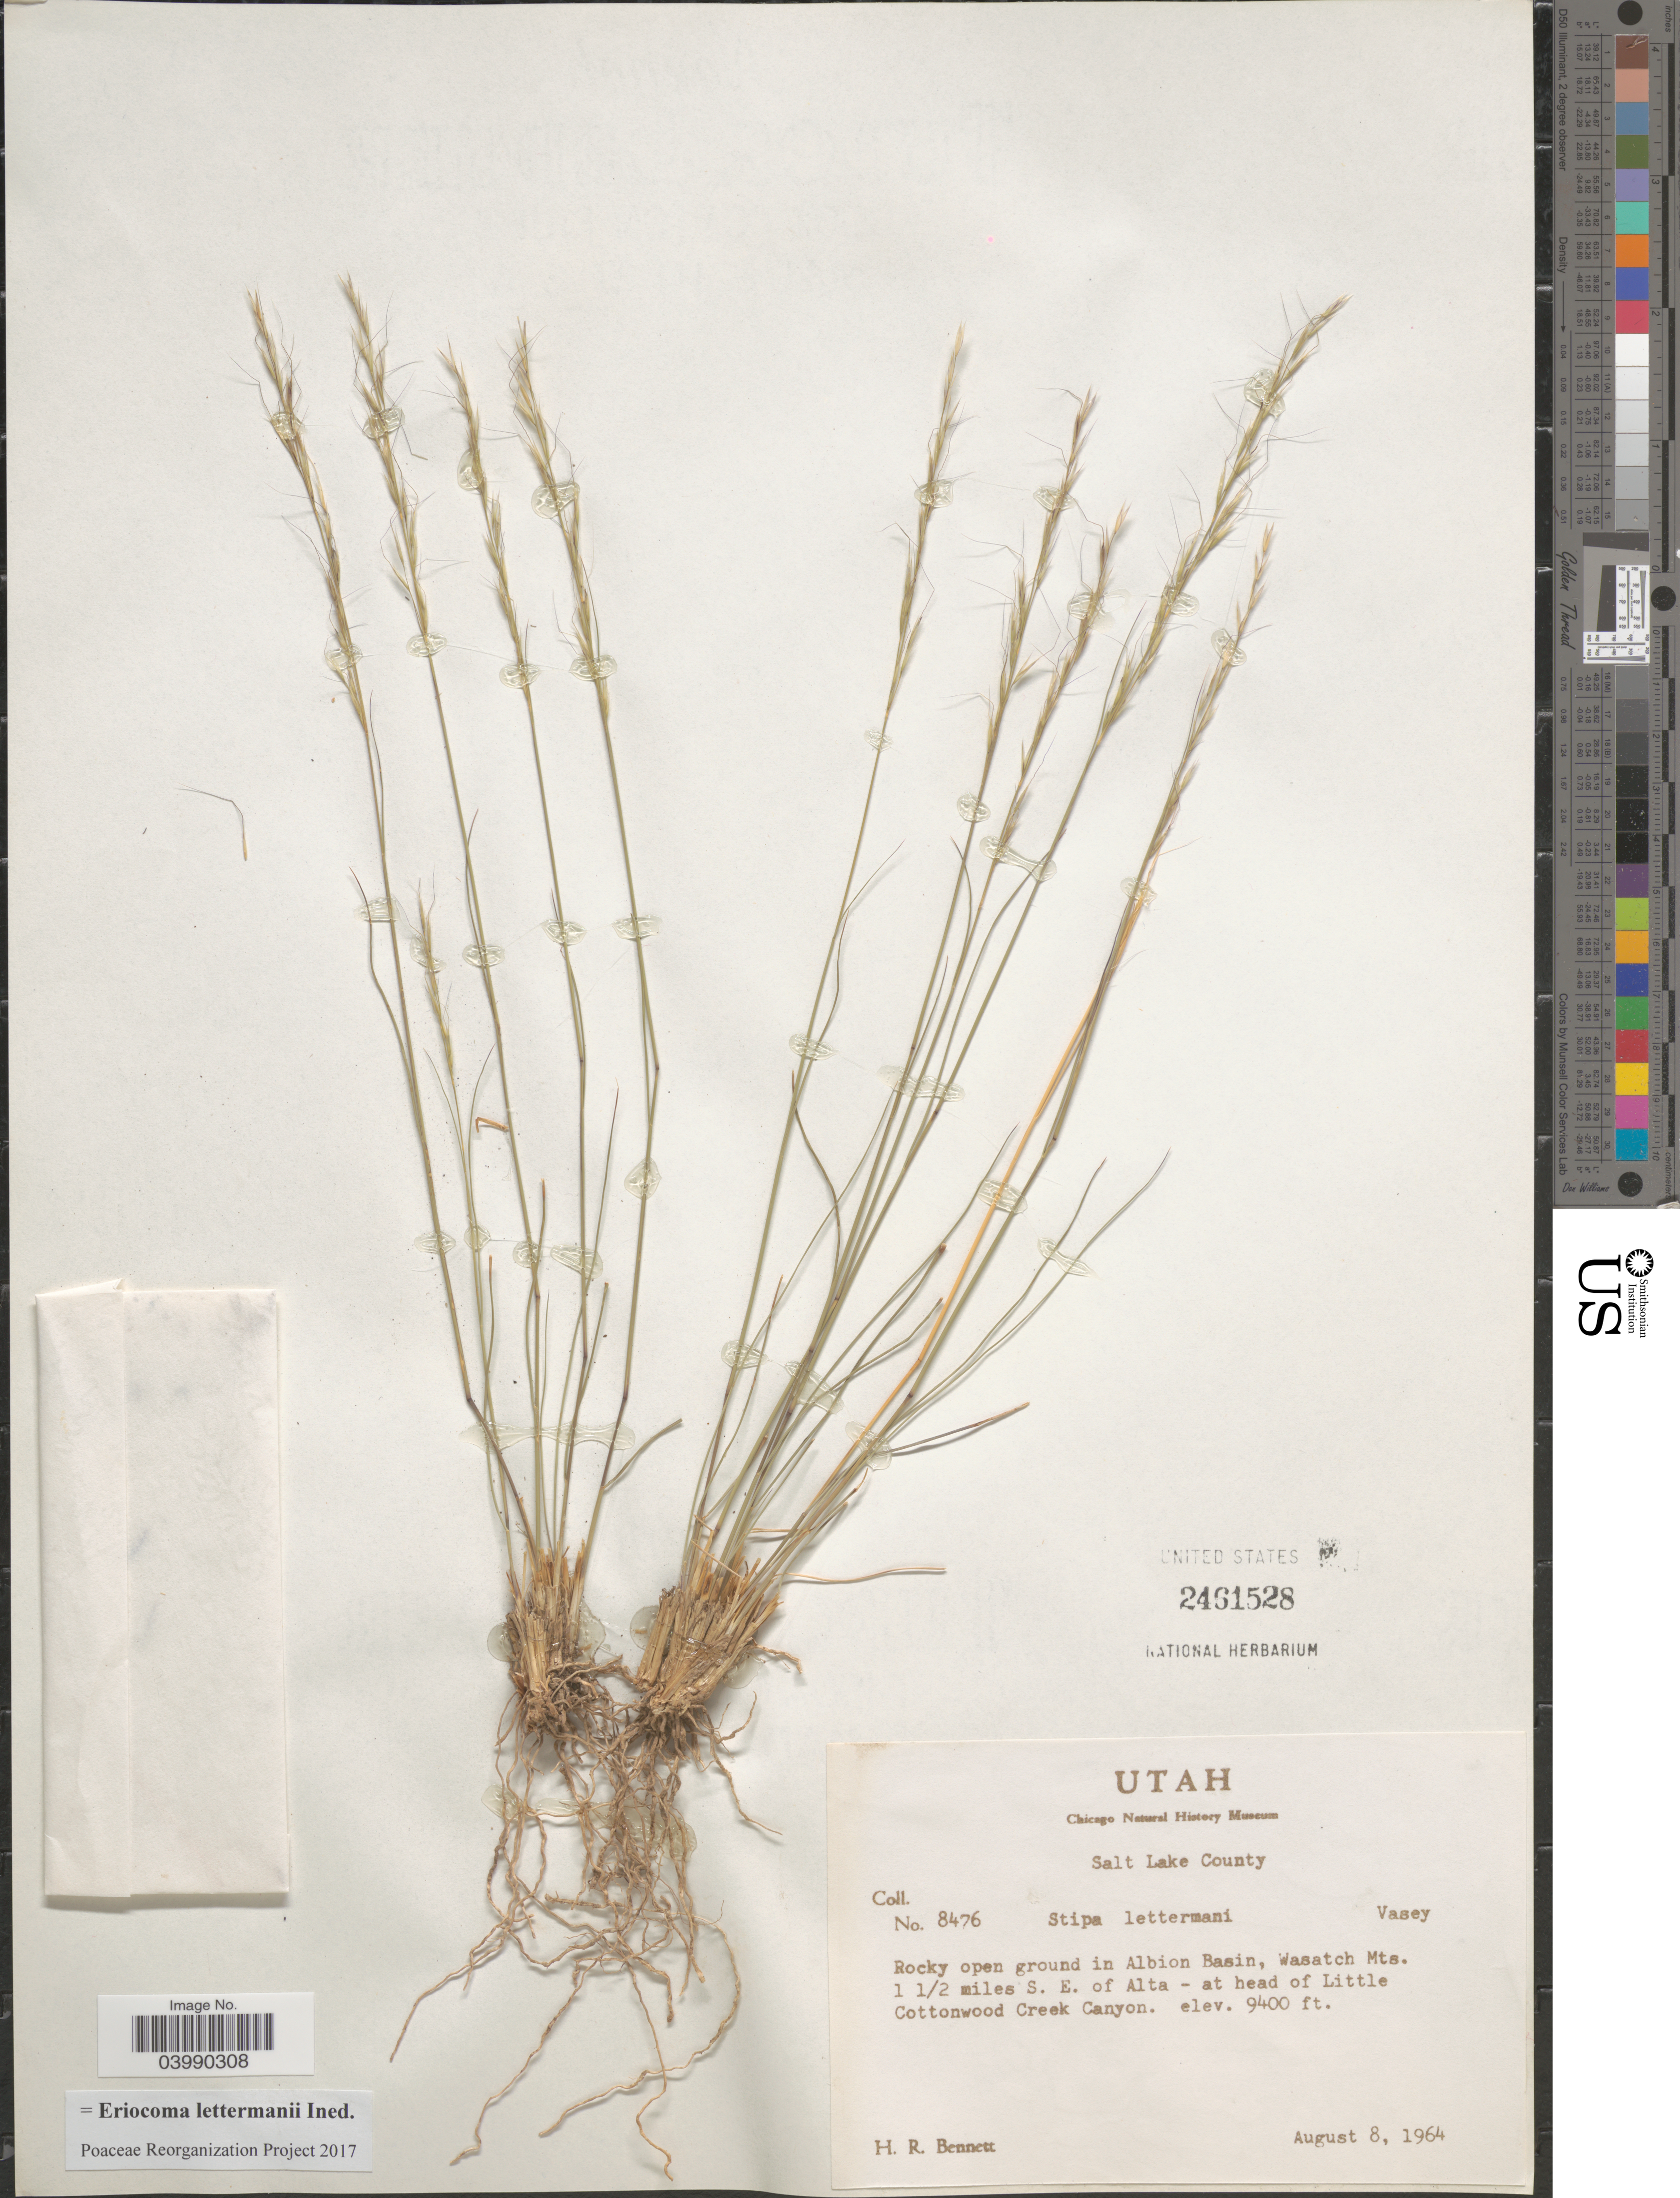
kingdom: Plantae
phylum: Tracheophyta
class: Liliopsida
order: Poales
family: Poaceae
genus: Eriocoma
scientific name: Eriocoma lettermanii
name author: (Vasey) Romasch.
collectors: H. R. Bennett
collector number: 8476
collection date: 1964-08-08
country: United States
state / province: Utah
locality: Salt Lake County. Open ground in Albion Basin, Wasatch Mts. 1 ½ miles S. E. of Alta - at head of Little Cottonwood Creek Canyon.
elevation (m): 2865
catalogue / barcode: US 2461528